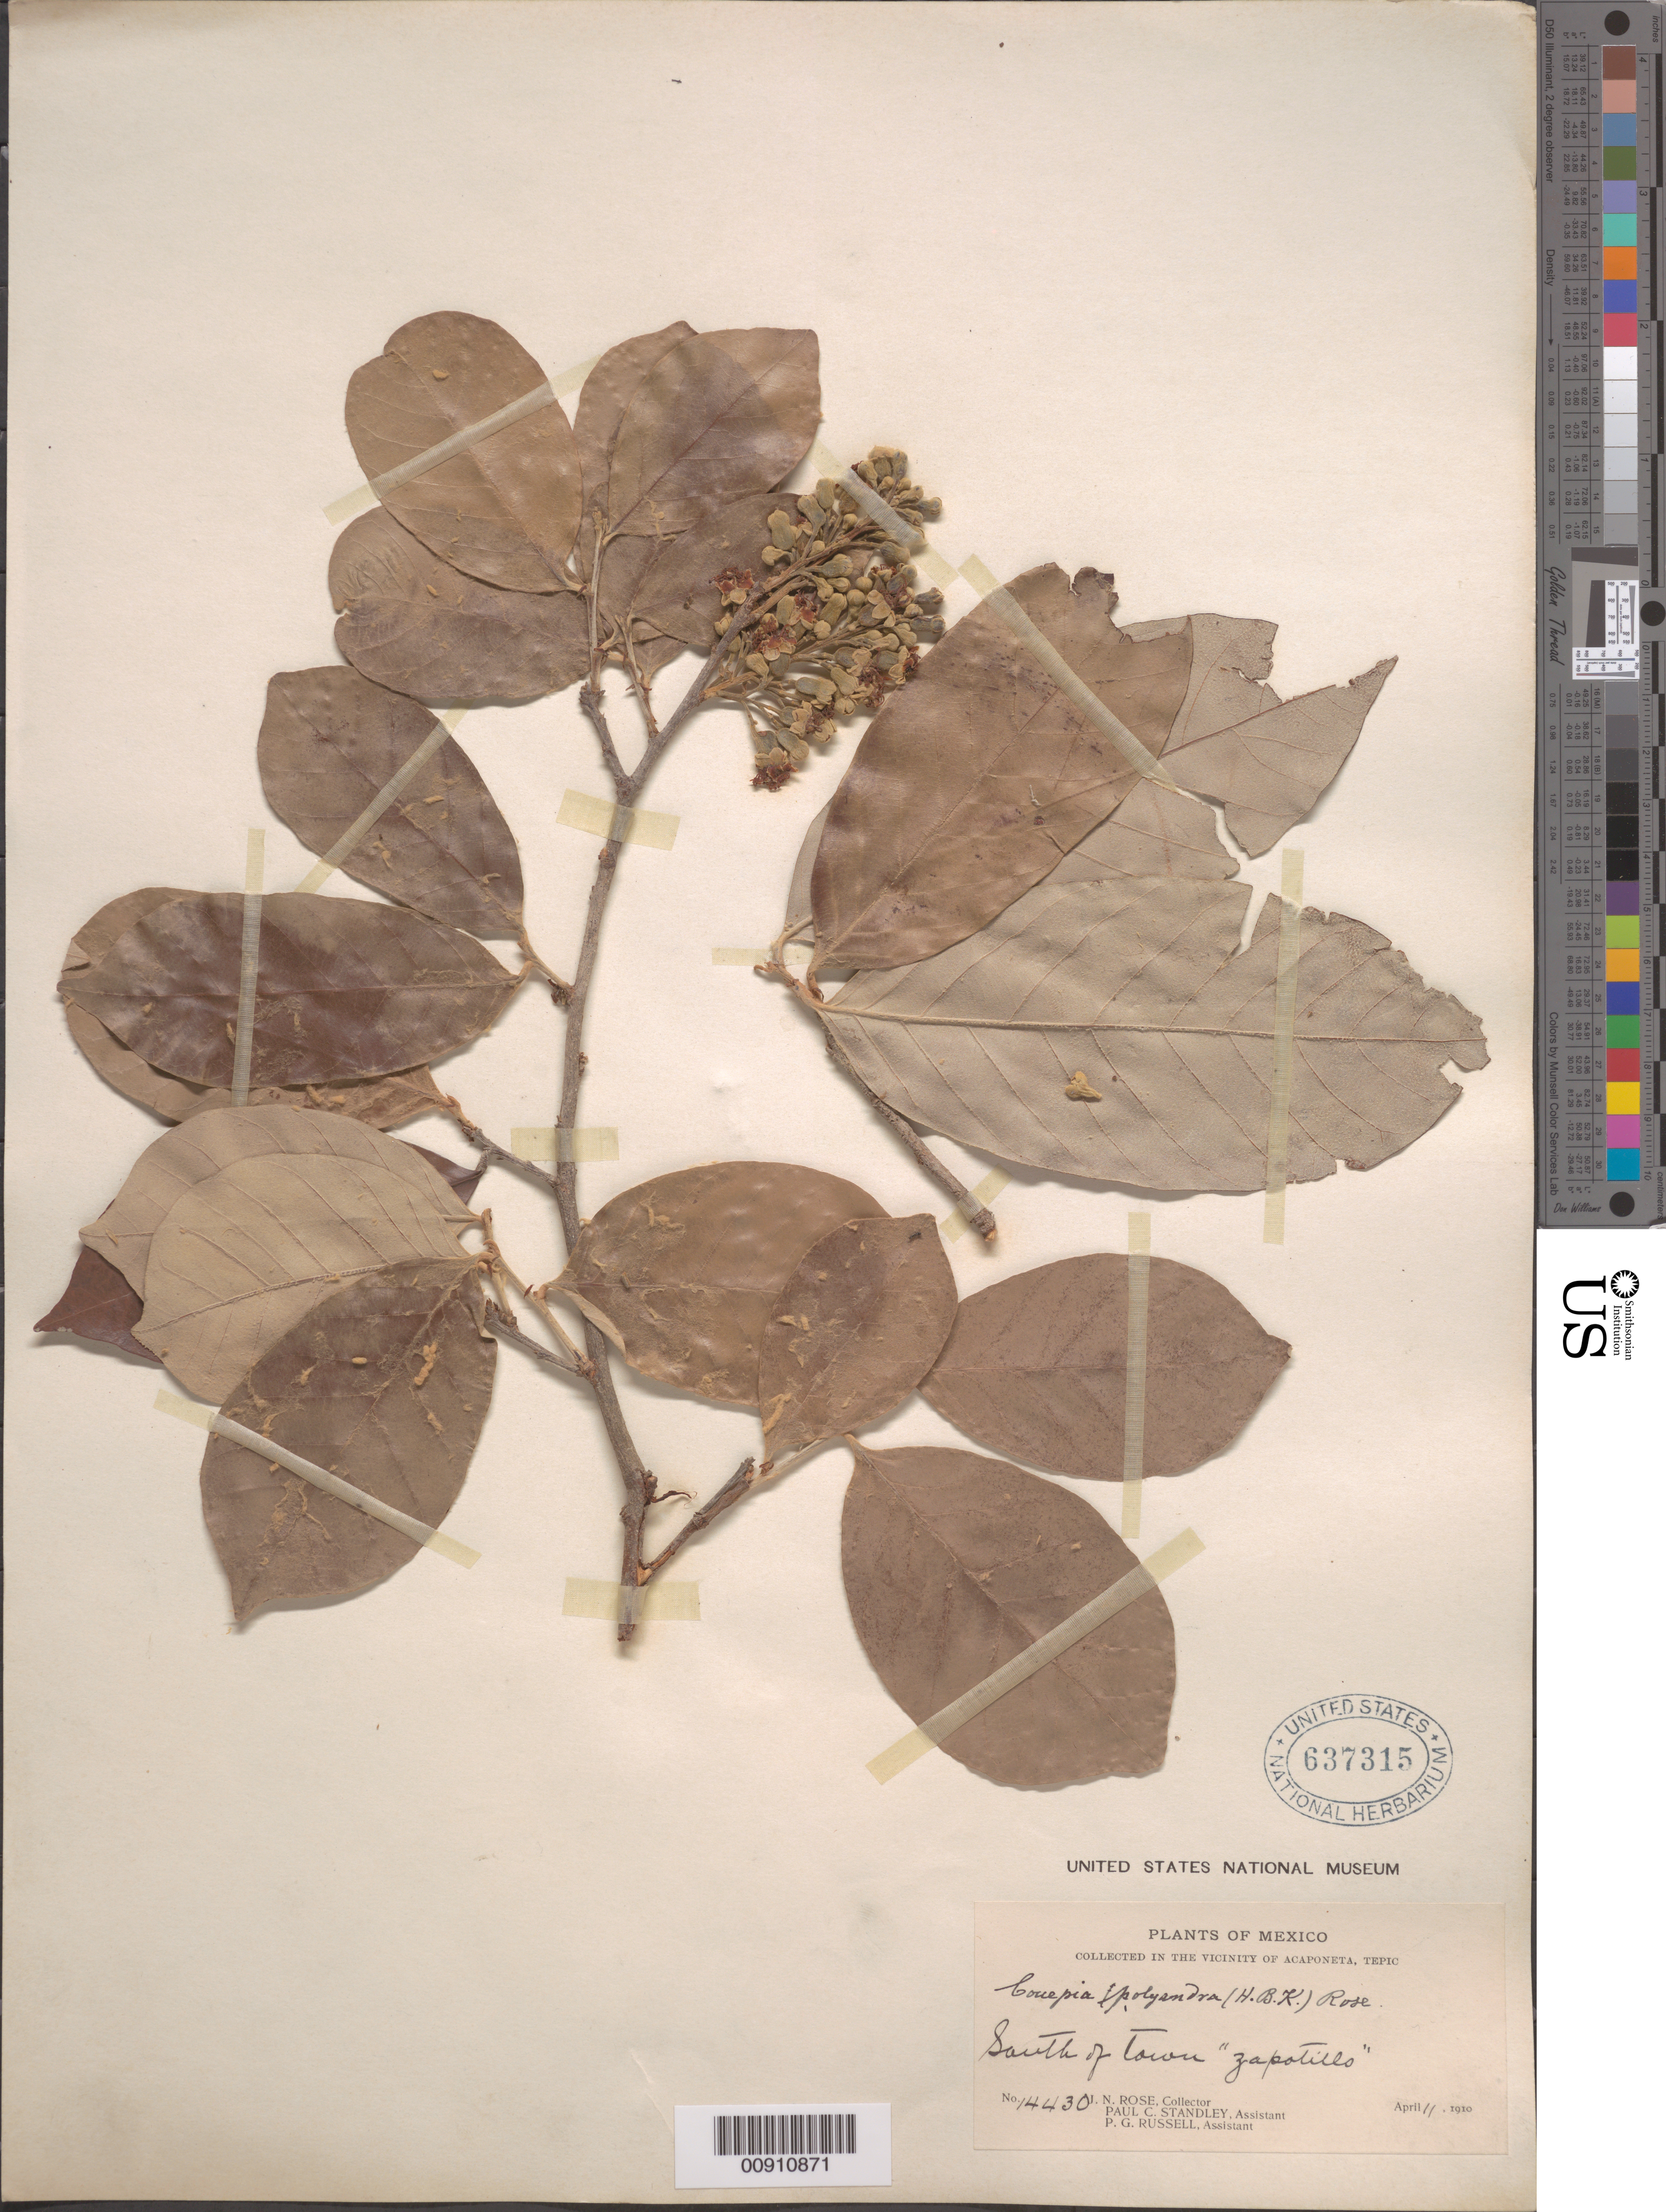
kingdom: Plantae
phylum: Tracheophyta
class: Magnoliopsida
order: Malpighiales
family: Chrysobalanaceae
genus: Couepia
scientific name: Couepia polyandra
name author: (Kunth) Rose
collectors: J. N. Rose, P. C. Standley & P. G. Russell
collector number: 14430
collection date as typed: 11 Apr 1910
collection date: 1910-04-11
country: Mexico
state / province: Nayarit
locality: Vicinity of Acaponeta, Tepic. South of Town.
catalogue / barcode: US 637315